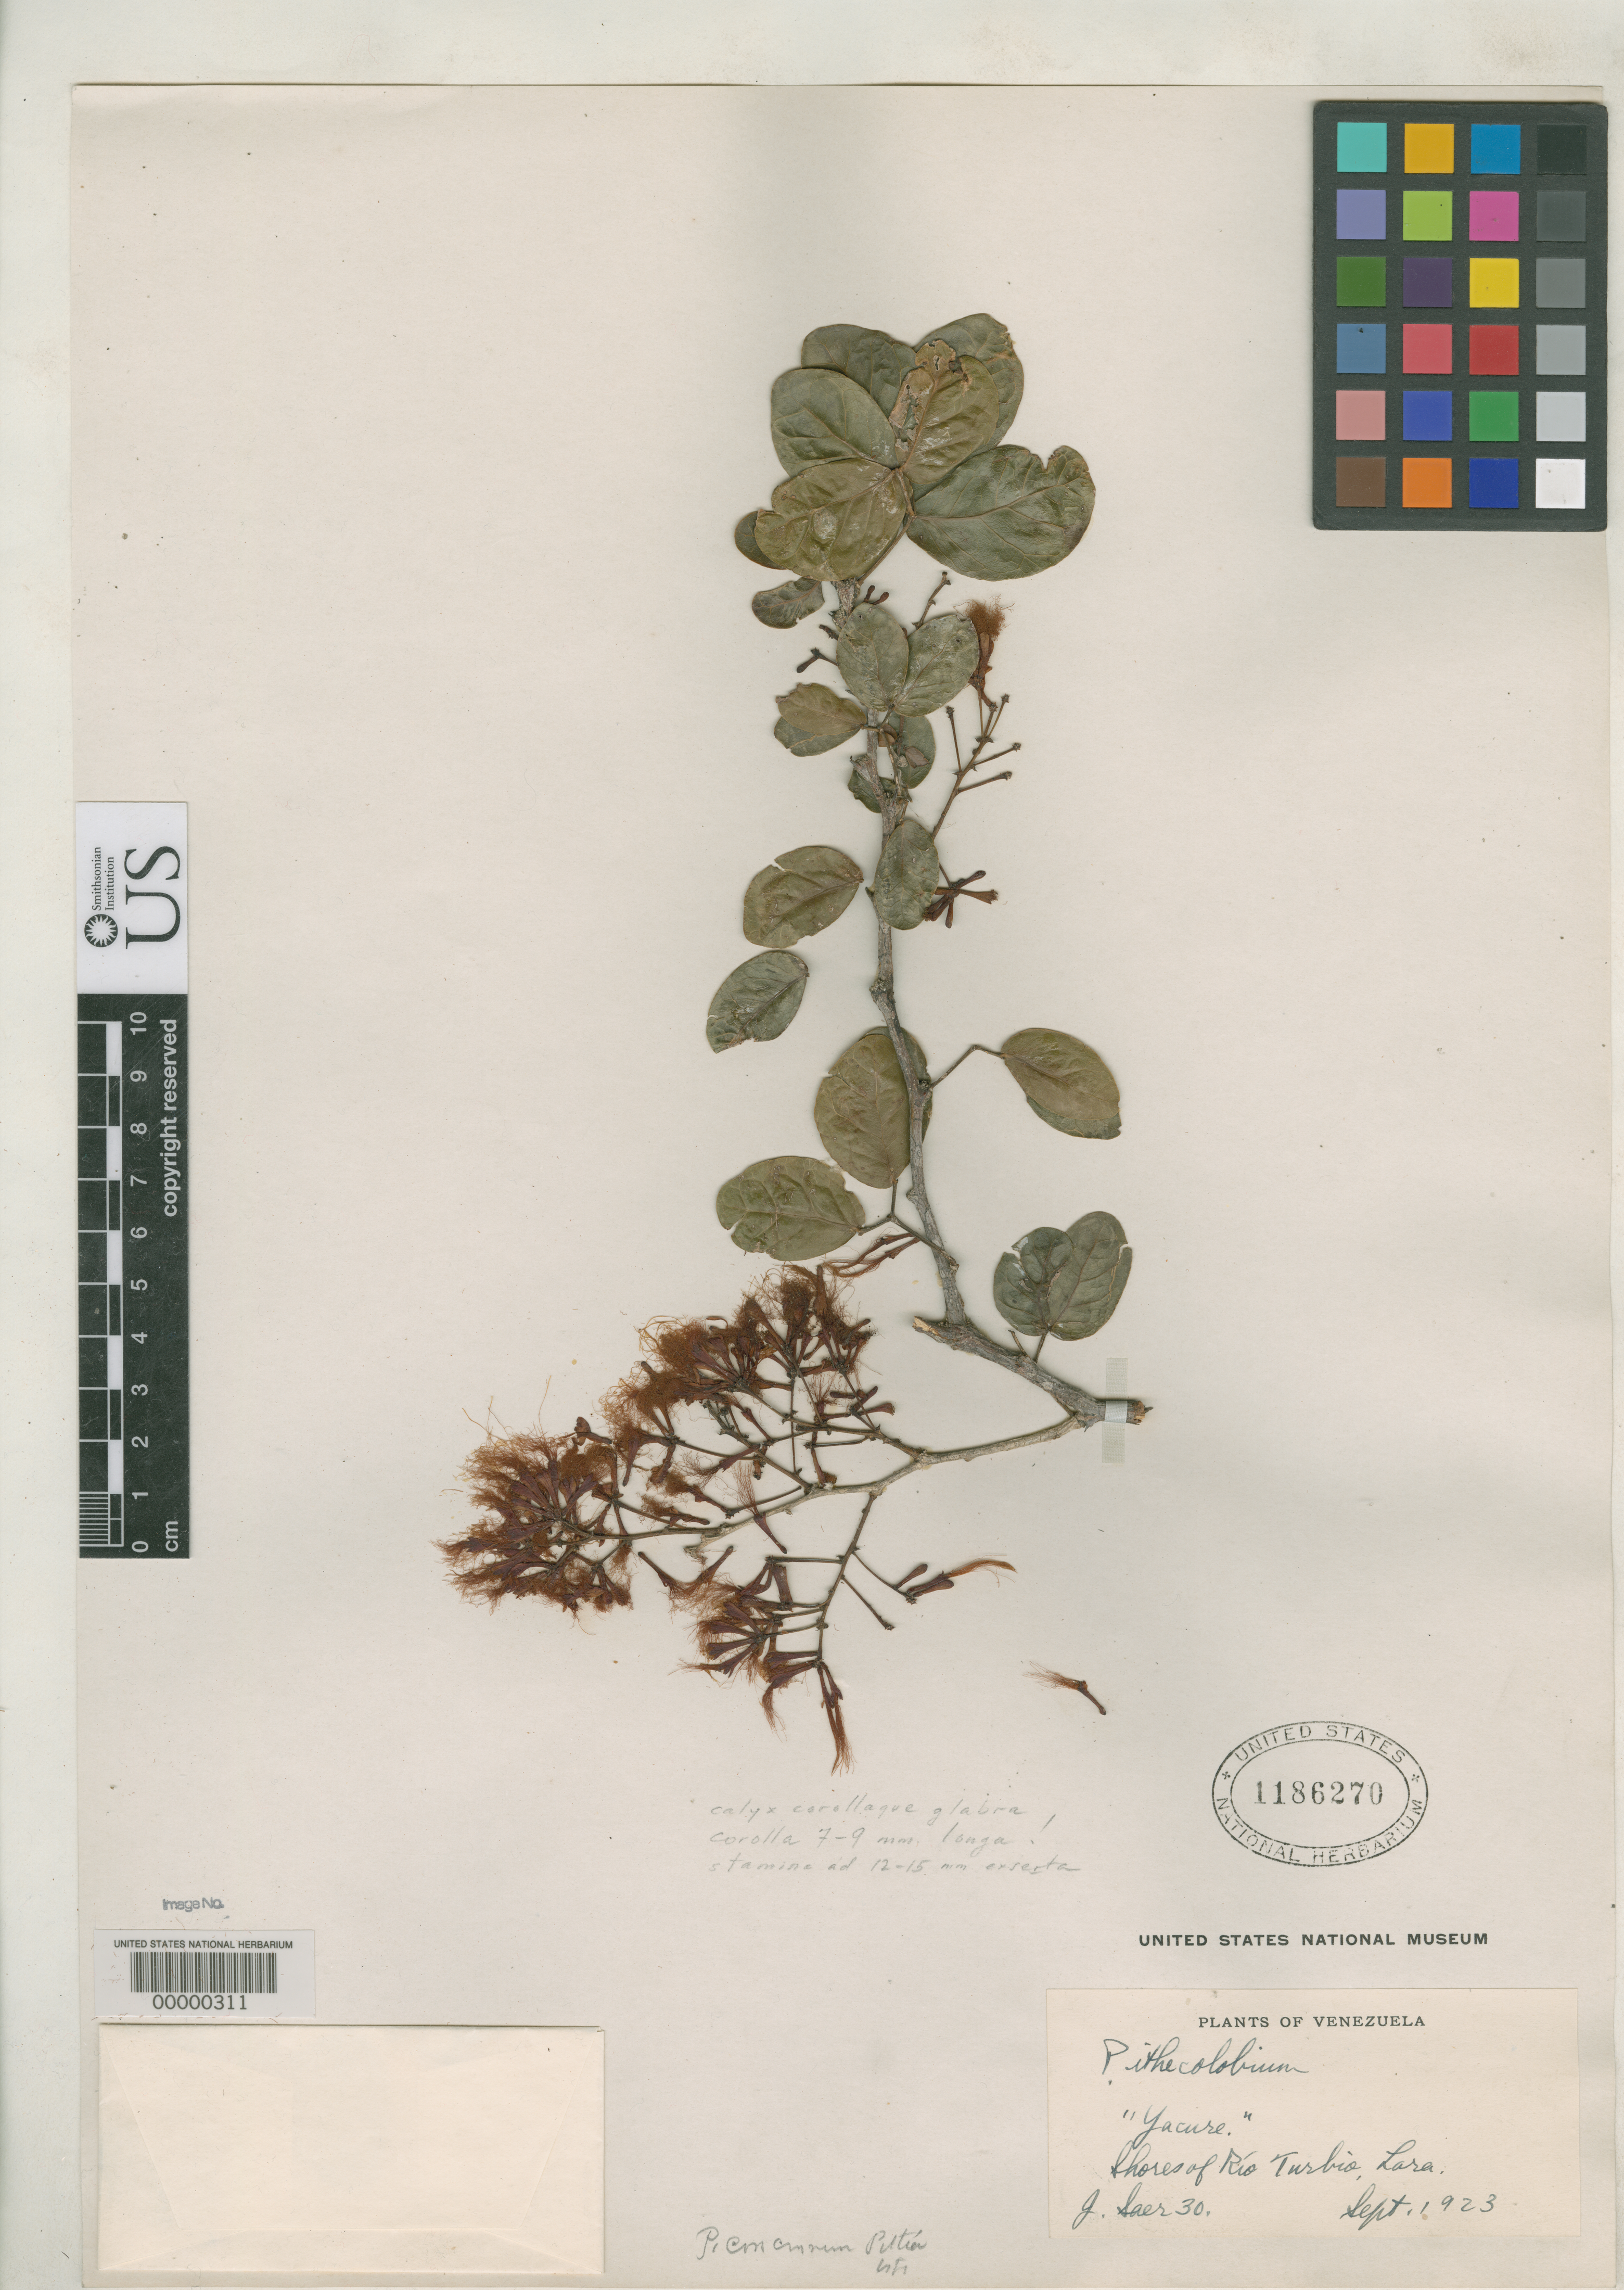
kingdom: Plantae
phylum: Tracheophyta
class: Magnoliopsida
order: Fabales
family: Fabaceae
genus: Pithecellobium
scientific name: Pithecellobium concinnum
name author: Pittier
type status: Type Collection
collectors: J. Saer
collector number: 30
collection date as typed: Sep 1923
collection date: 1923-09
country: Venezuela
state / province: Lara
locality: Shores of Rio Turbio.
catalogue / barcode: US 1186270